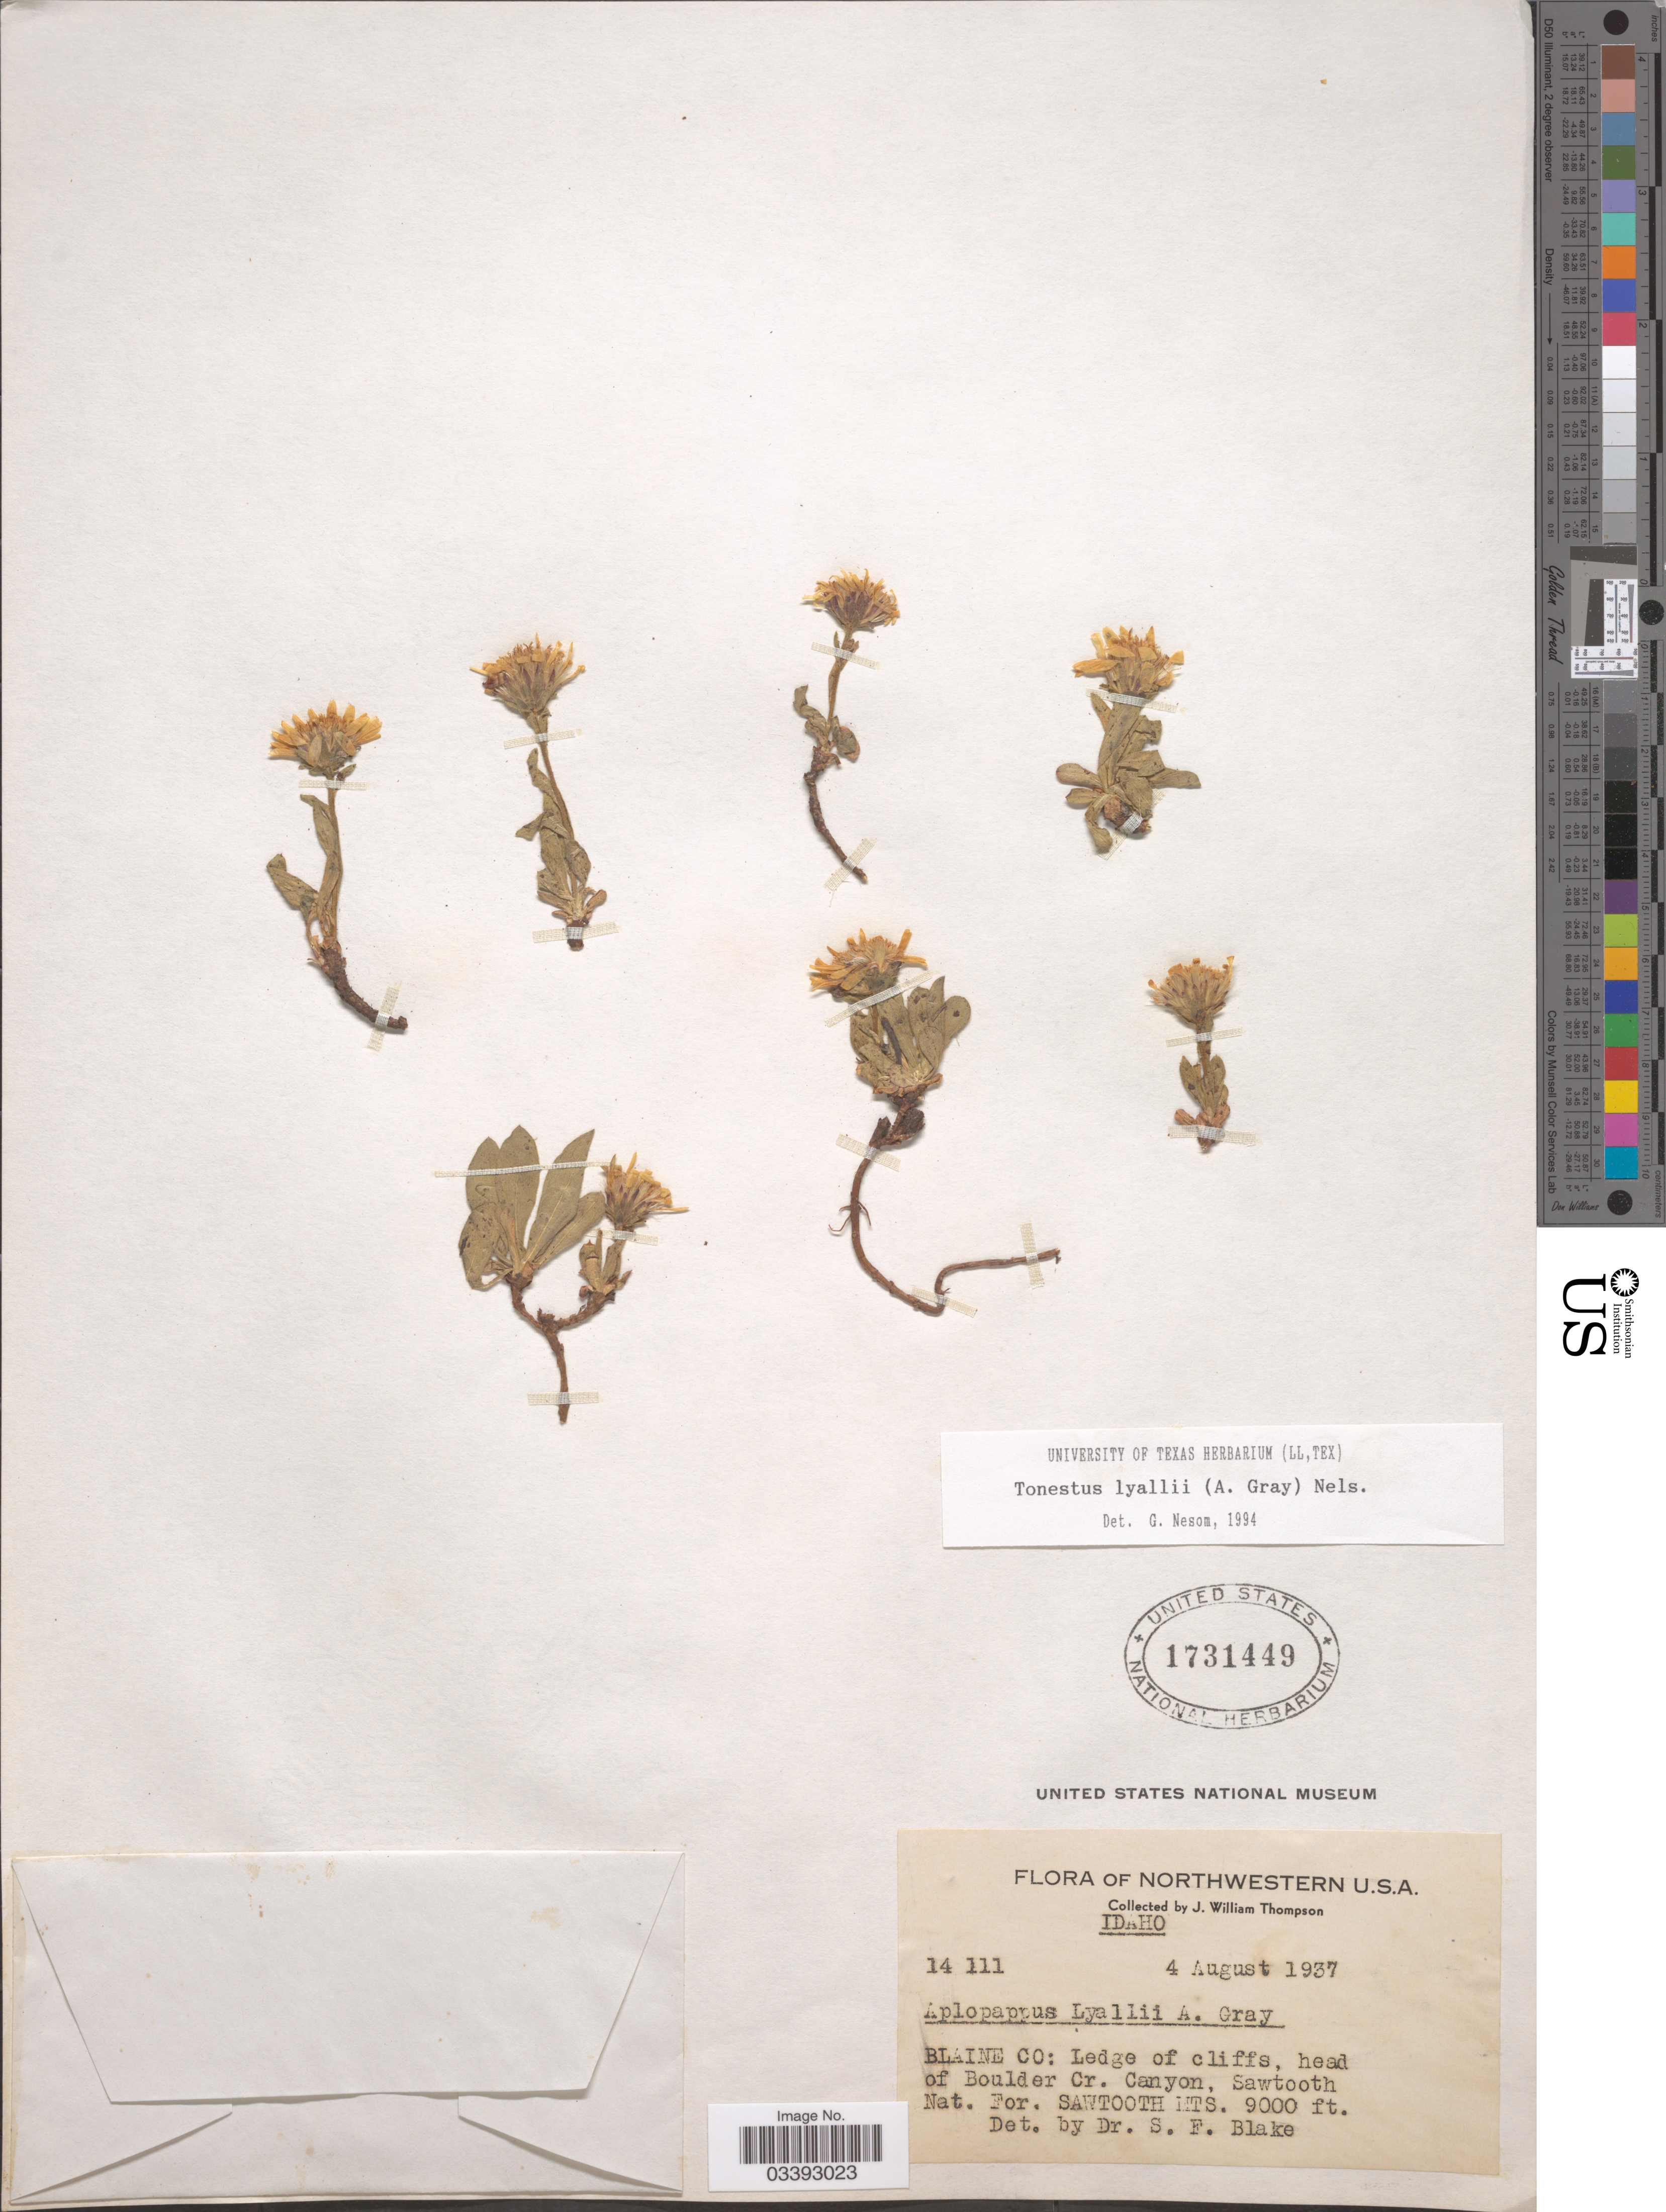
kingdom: Plantae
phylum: Tracheophyta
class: Magnoliopsida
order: Asterales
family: Asteraceae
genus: Tonestus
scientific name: Tonestus lyallii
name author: (A. Gray) A. Nelson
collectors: J. W. Thompson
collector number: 14111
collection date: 1937-08-04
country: United States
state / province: Idaho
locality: Northwestern U.S.A. Blaine Co: Ledge of cliffs, head of Boulder Cr. Canyon, Sawtooth Nat. For. Sawtooth Mts.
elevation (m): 2743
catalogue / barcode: US 1731449